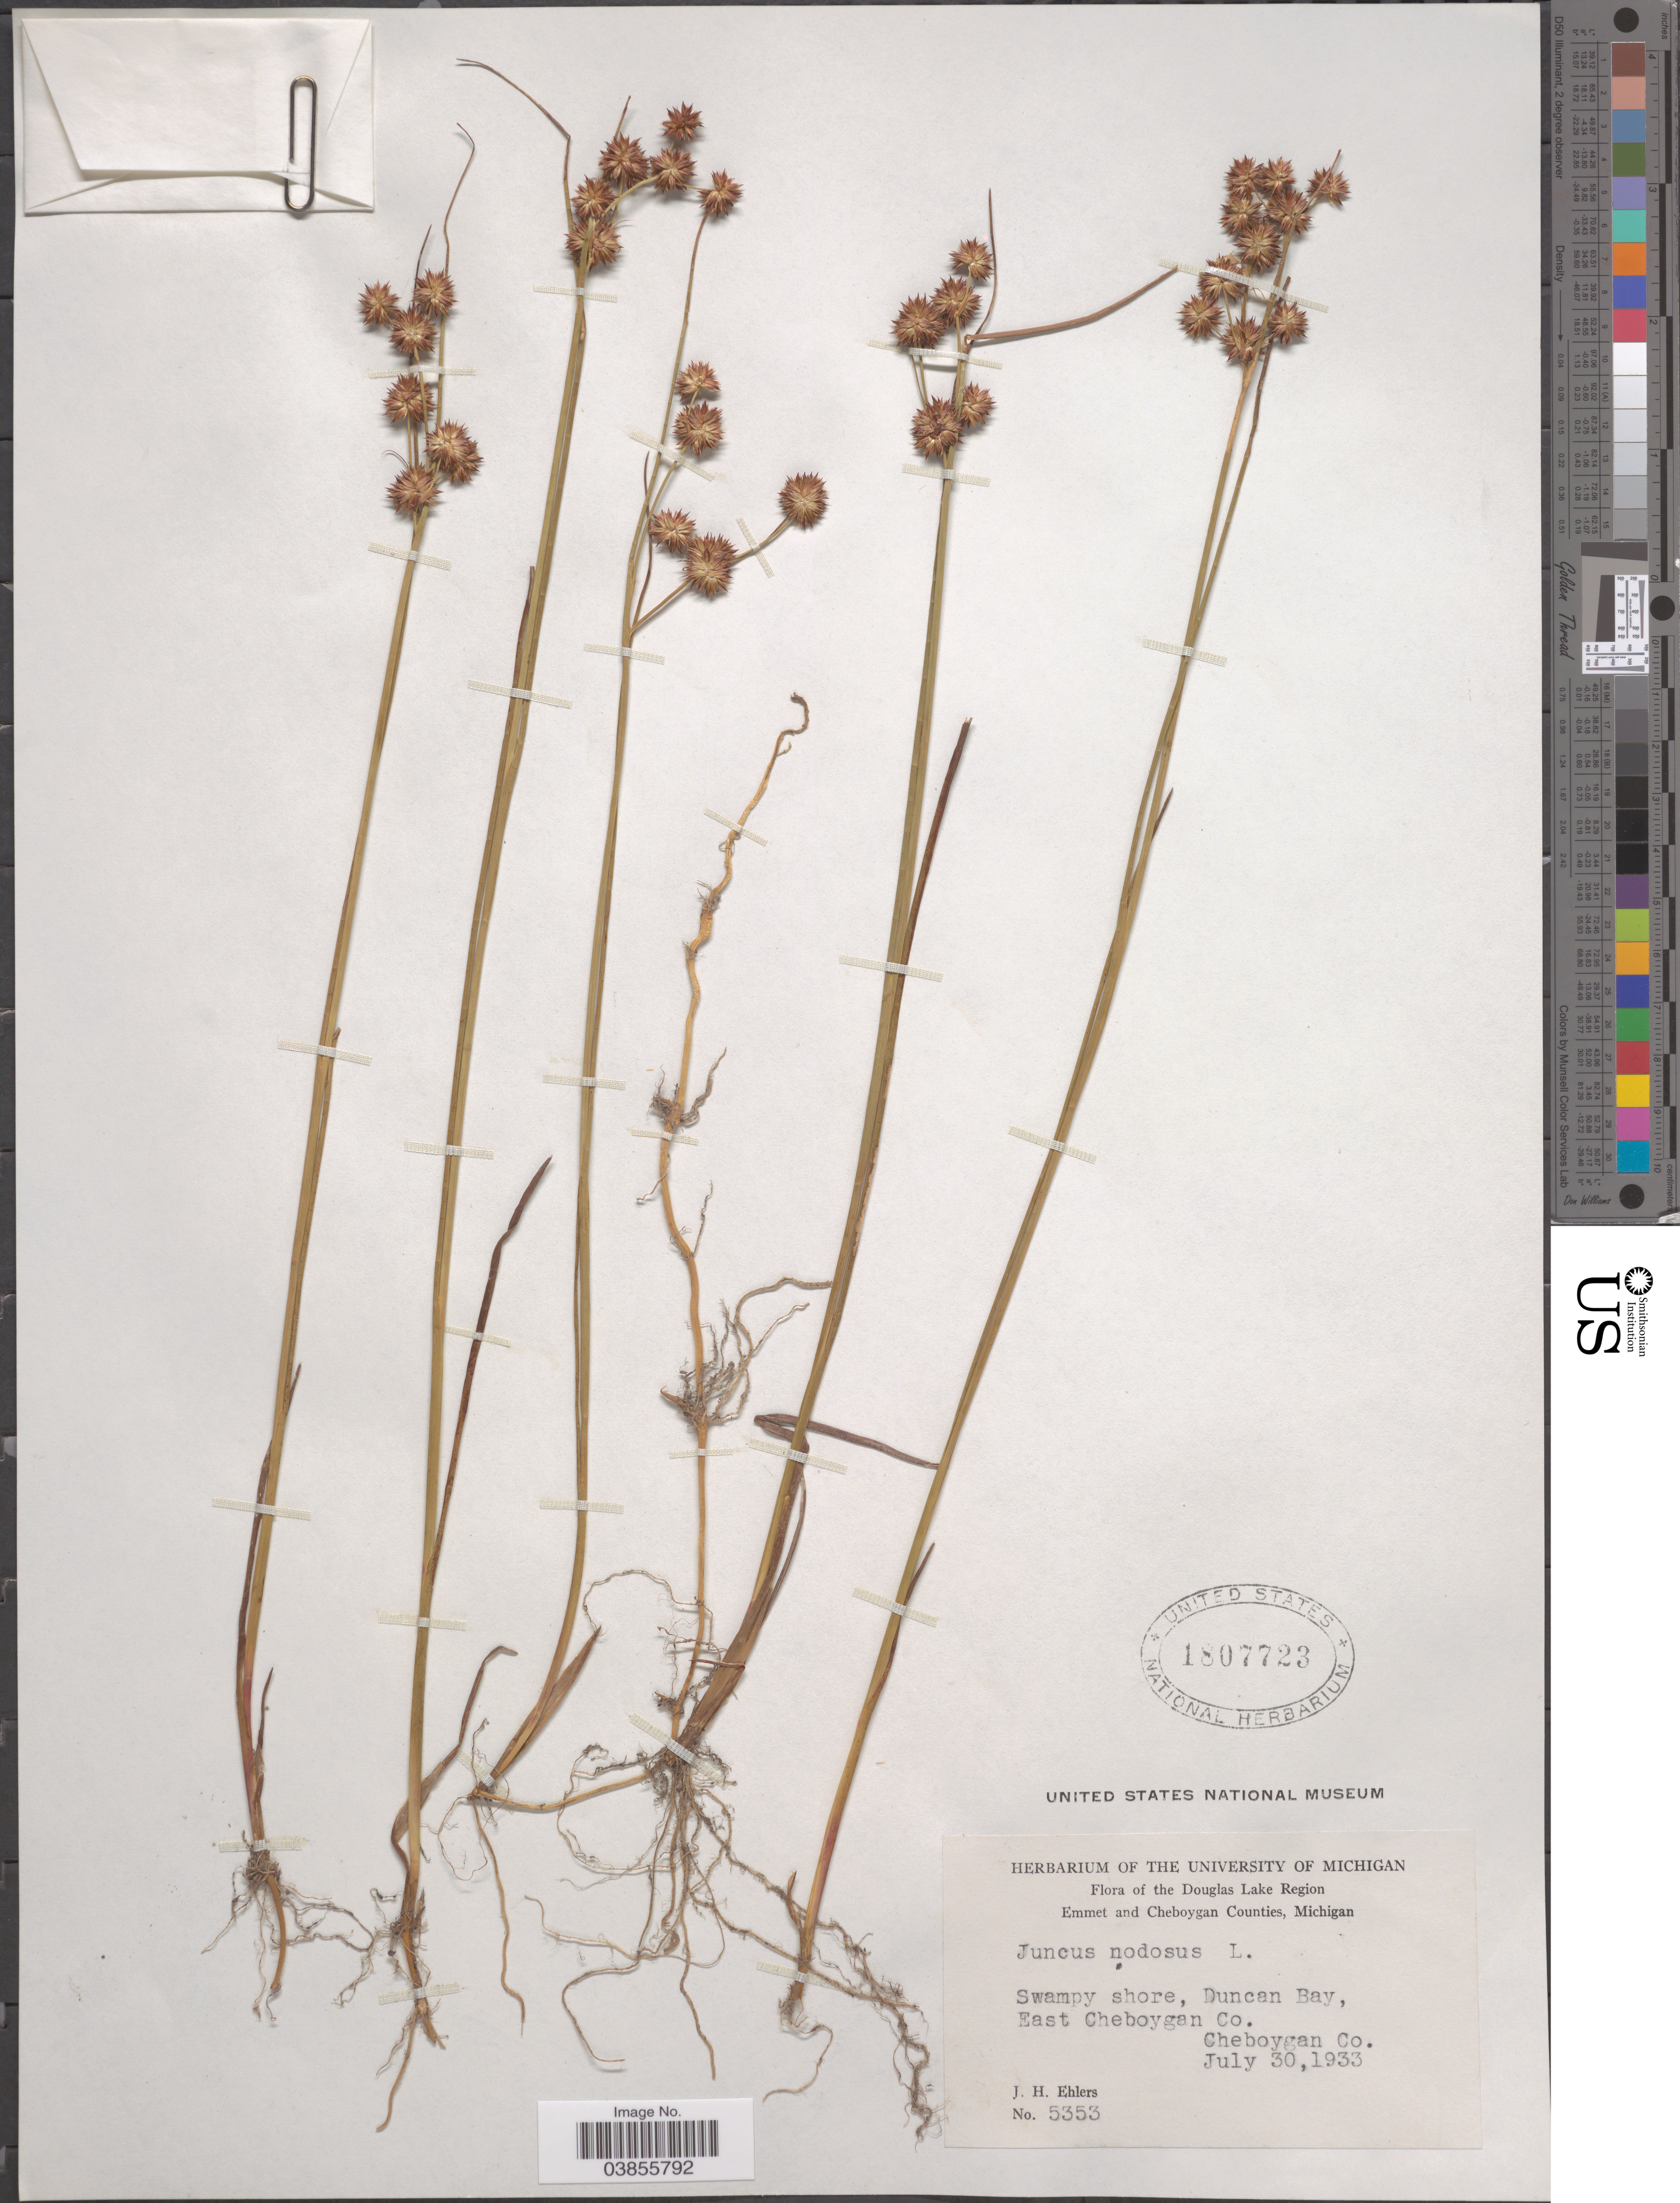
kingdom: Plantae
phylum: Tracheophyta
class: Liliopsida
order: Poales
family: Juncaceae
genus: Juncus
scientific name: Juncus nodosus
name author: L.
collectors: J. H. Ehlers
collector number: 5353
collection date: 1933-07-30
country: United States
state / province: Michigan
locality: The Douglas Lake Region. Swampy shore, Duncan Bay, East Cheboygan Co. Cheboygan Co.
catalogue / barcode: US 1807723